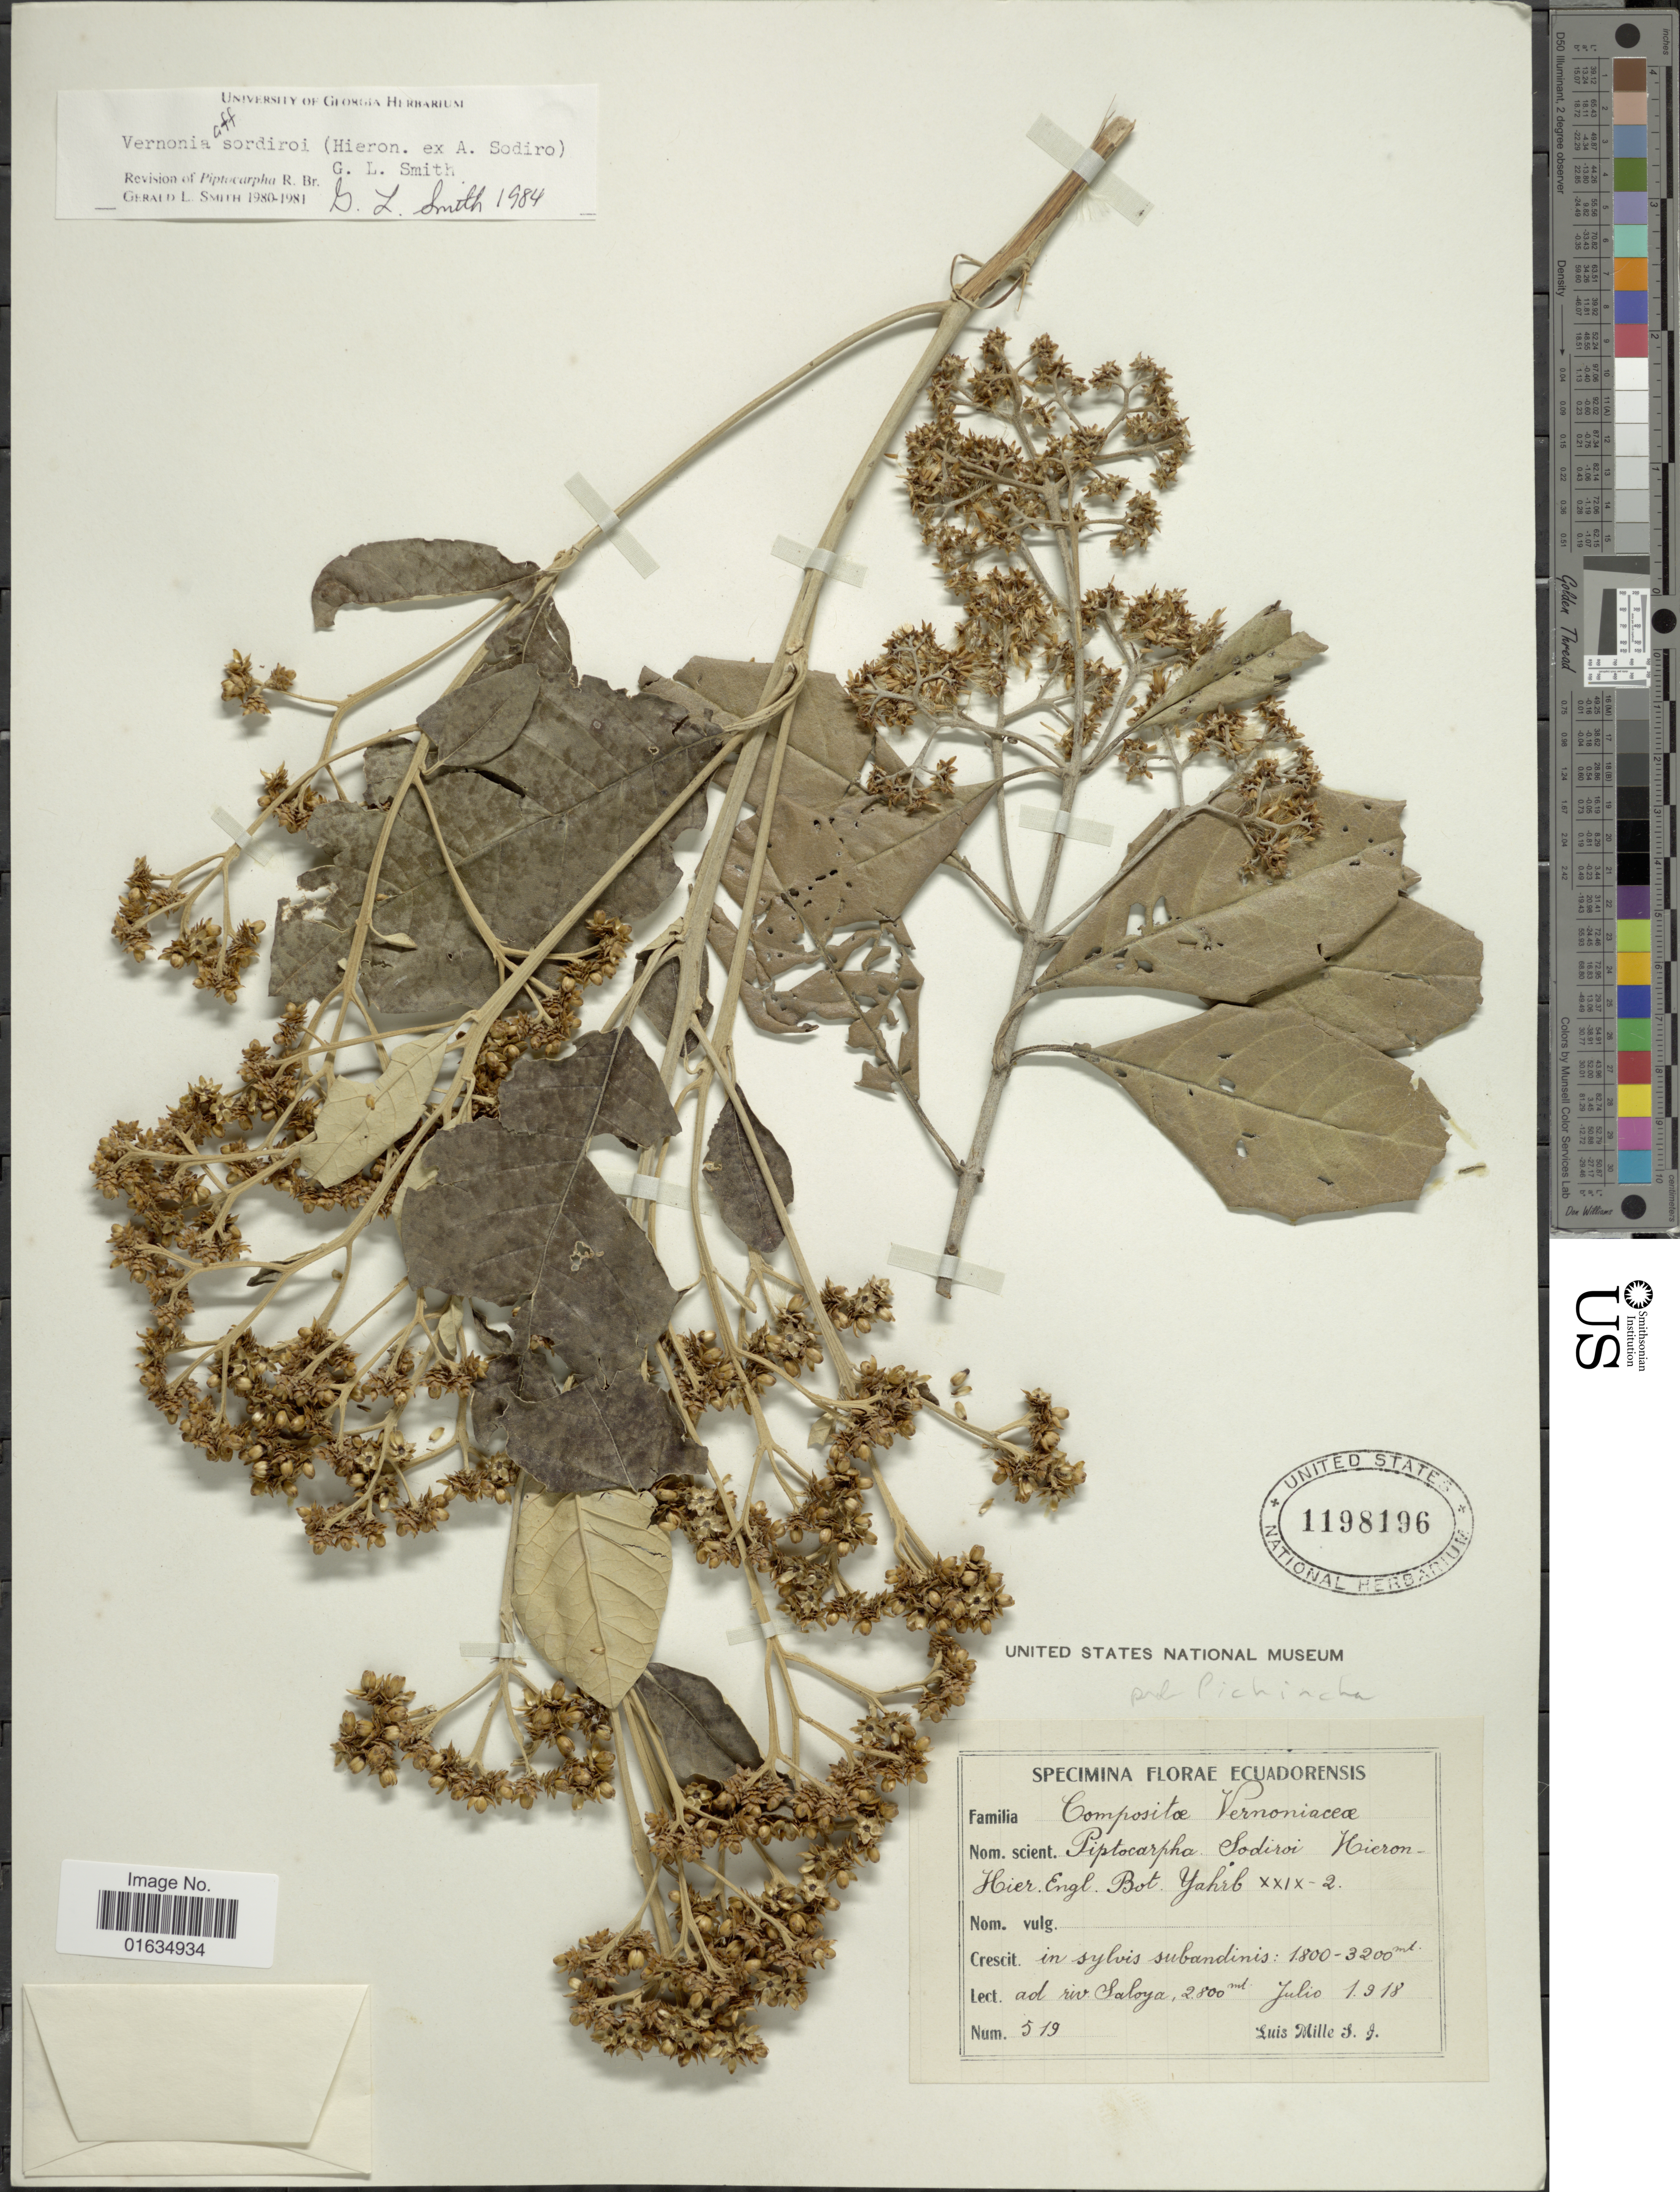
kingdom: Plantae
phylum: Tracheophyta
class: Magnoliopsida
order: Asterales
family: Asteraceae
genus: Critoniopsis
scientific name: Critoniopsis sodiroi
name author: (Hieron. ex Sodiro) H. Rob.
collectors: L. Mille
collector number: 519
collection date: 1918-07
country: Ecuador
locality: Ecuadorensis, Saloya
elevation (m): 2800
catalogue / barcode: US 1198196